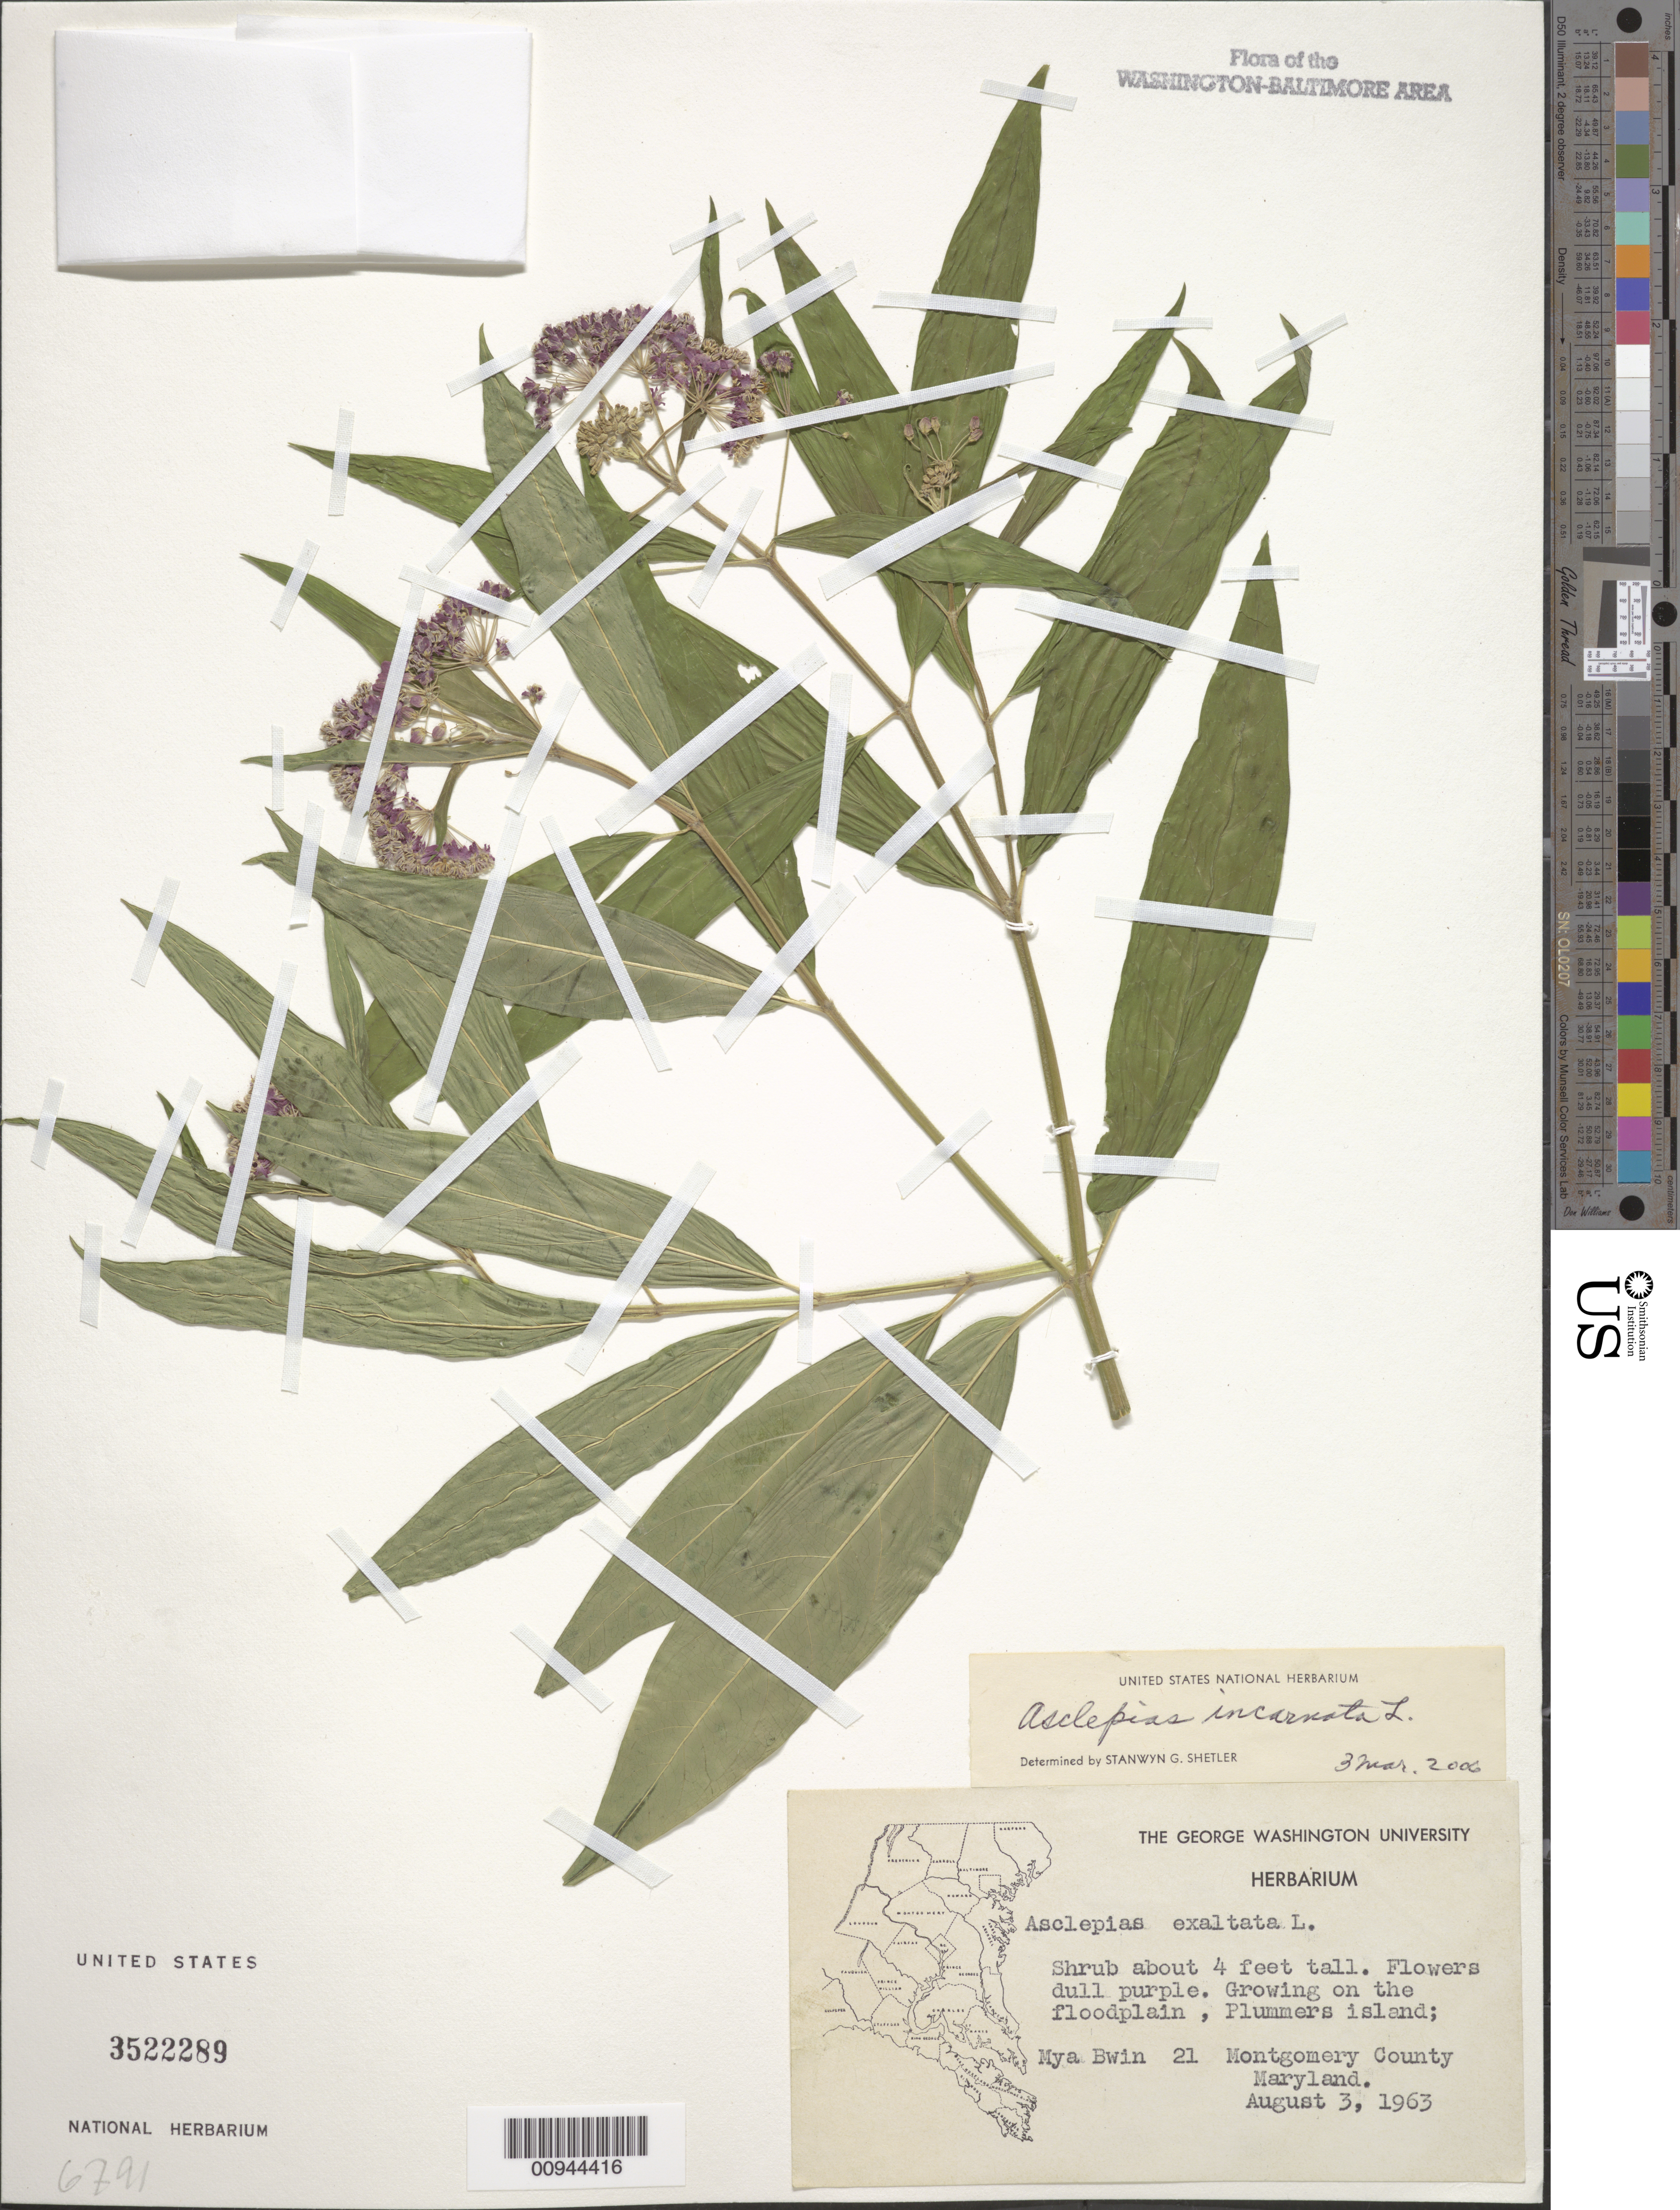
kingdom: Plantae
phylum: Tracheophyta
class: Magnoliopsida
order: Gentianales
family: Apocynaceae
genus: Asclepias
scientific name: Asclepias incarnata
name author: L.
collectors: M. Bwin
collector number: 21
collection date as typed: August 3, 1963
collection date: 1963-08-03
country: United States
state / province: Maryland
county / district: Montgomery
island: Plummers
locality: Plummers Island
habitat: growing in the floodplain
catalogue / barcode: US 3522289